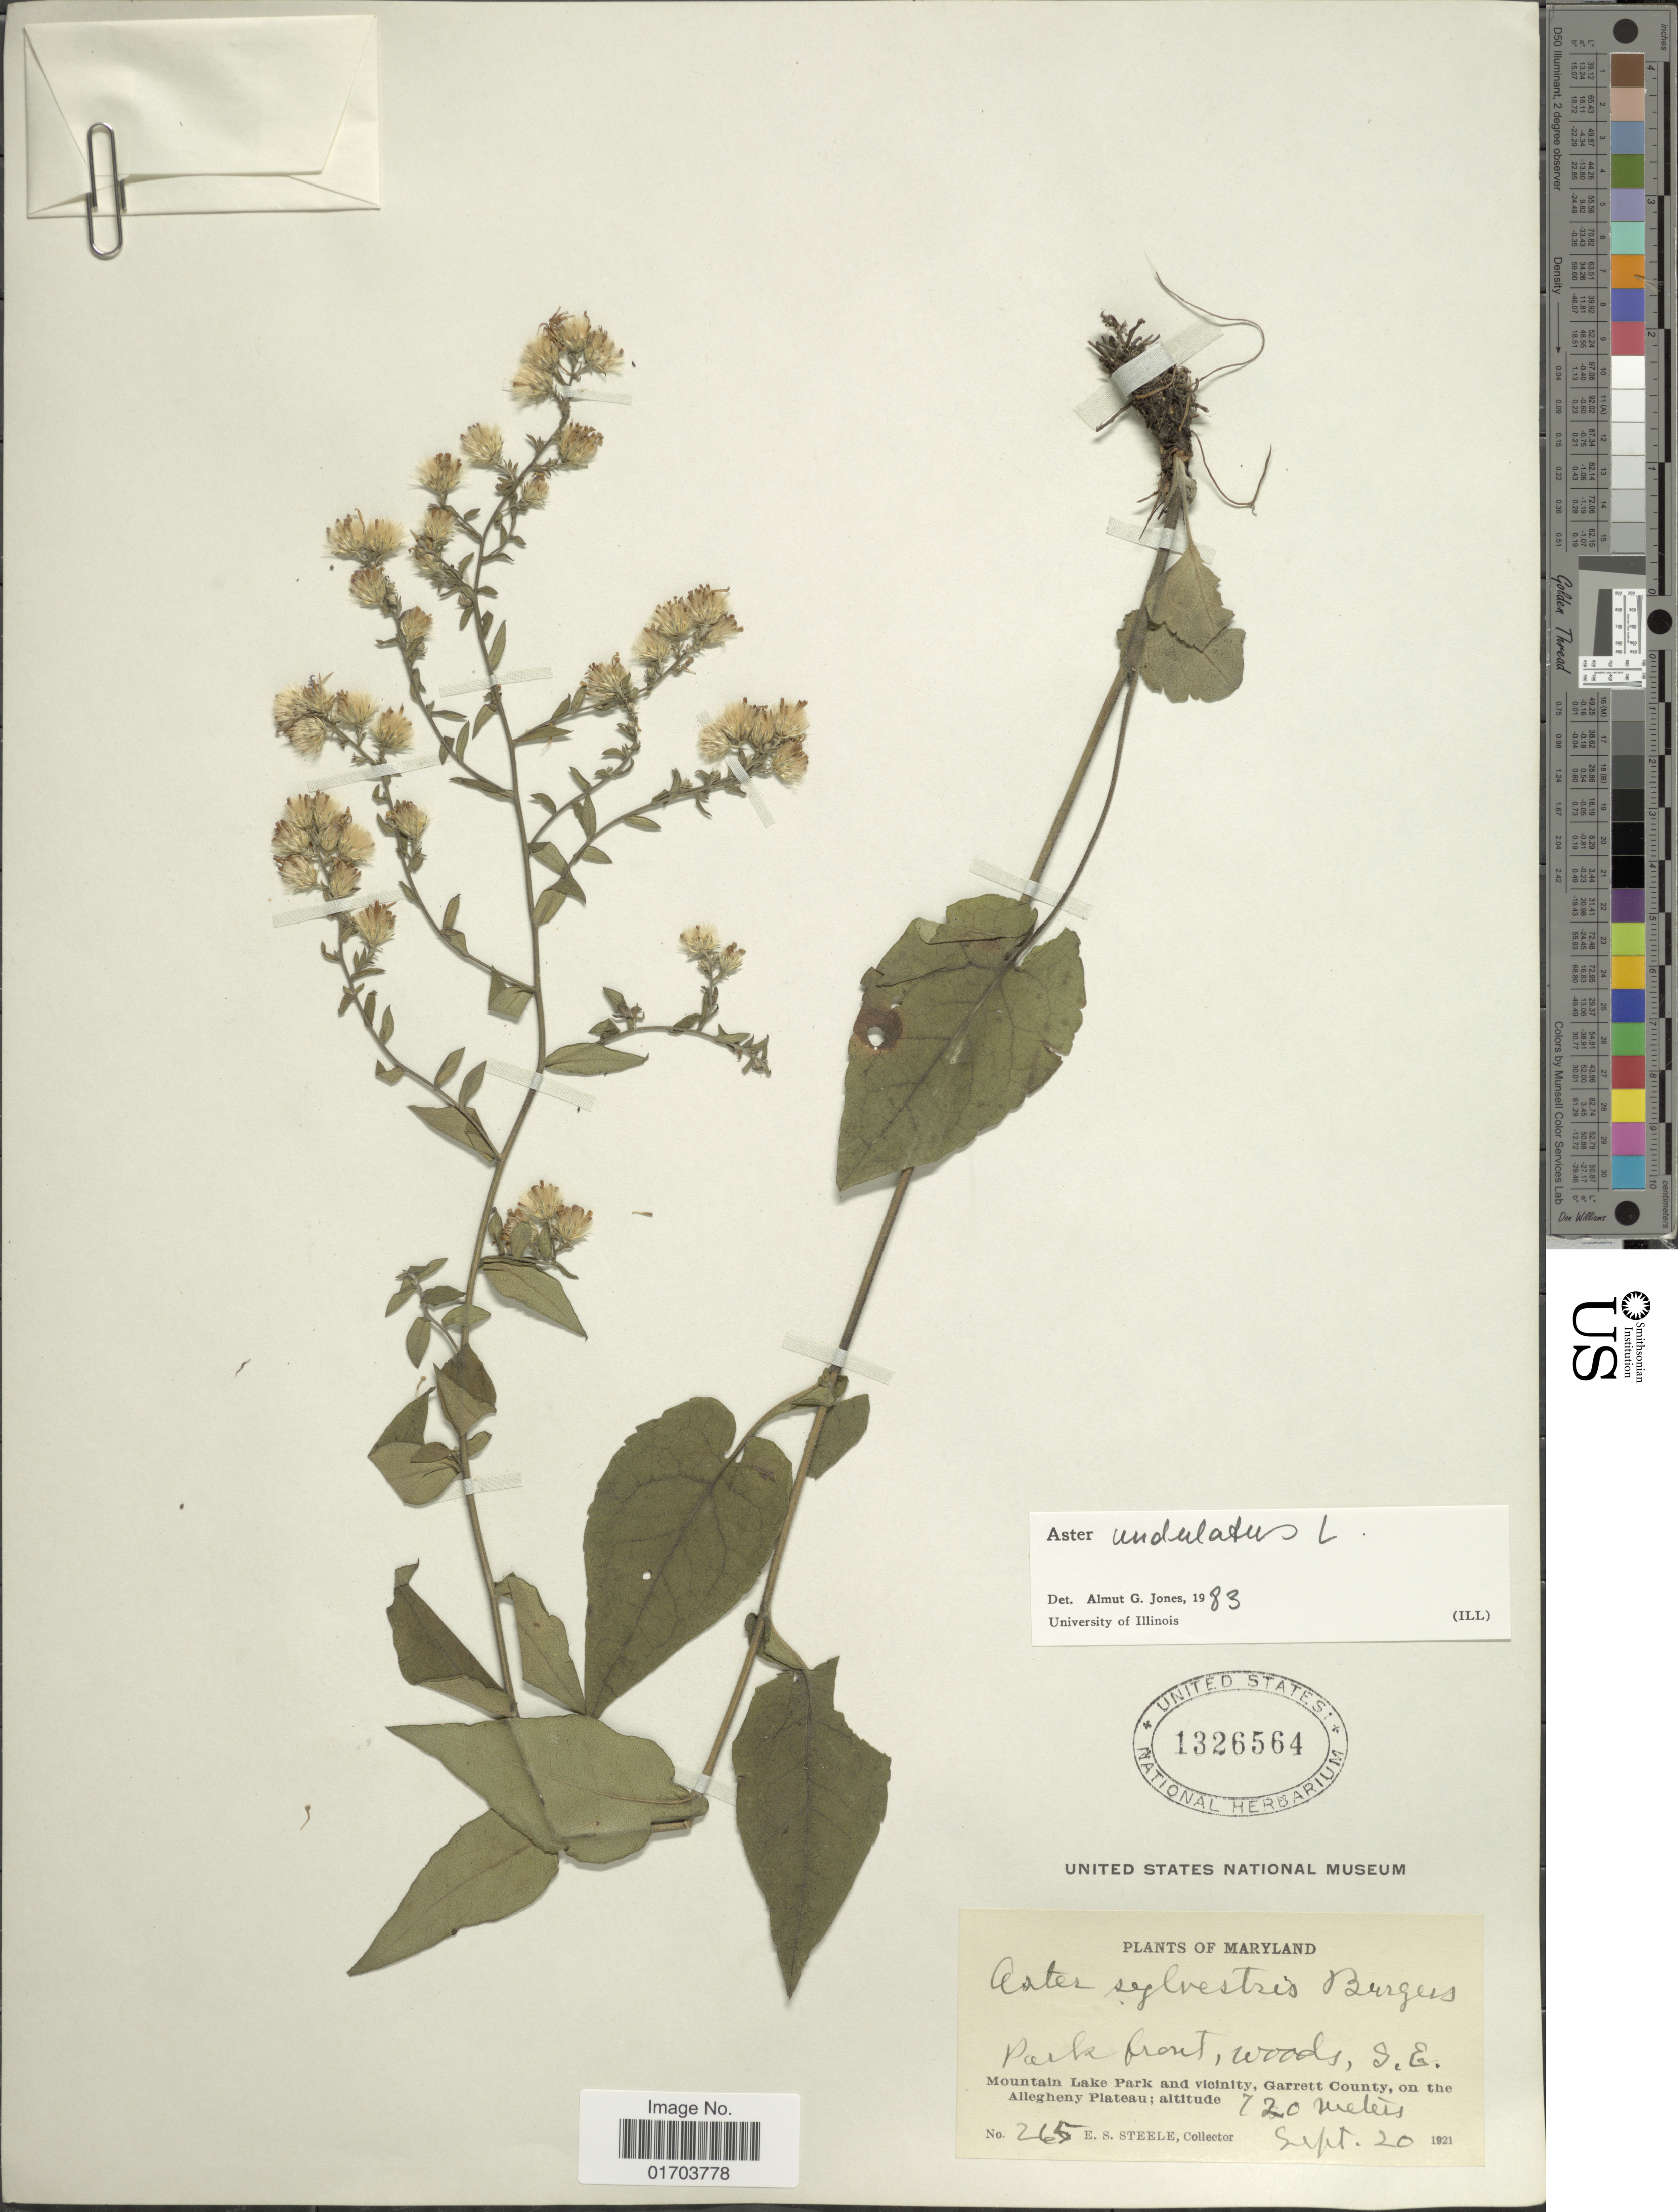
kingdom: Plantae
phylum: Tracheophyta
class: Magnoliopsida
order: Asterales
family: Asteraceae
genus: Symphyotrichum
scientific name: Symphyotrichum undulatum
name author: (L.) G.L. Nesom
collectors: E. Steele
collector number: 265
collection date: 1921-09-20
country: United States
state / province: Maryland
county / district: Garrett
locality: Park front, woods, S.E. Mountain Lake Park and vicinity, Garrett County, on the Allegheny Plateau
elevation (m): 720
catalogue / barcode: US 1326564